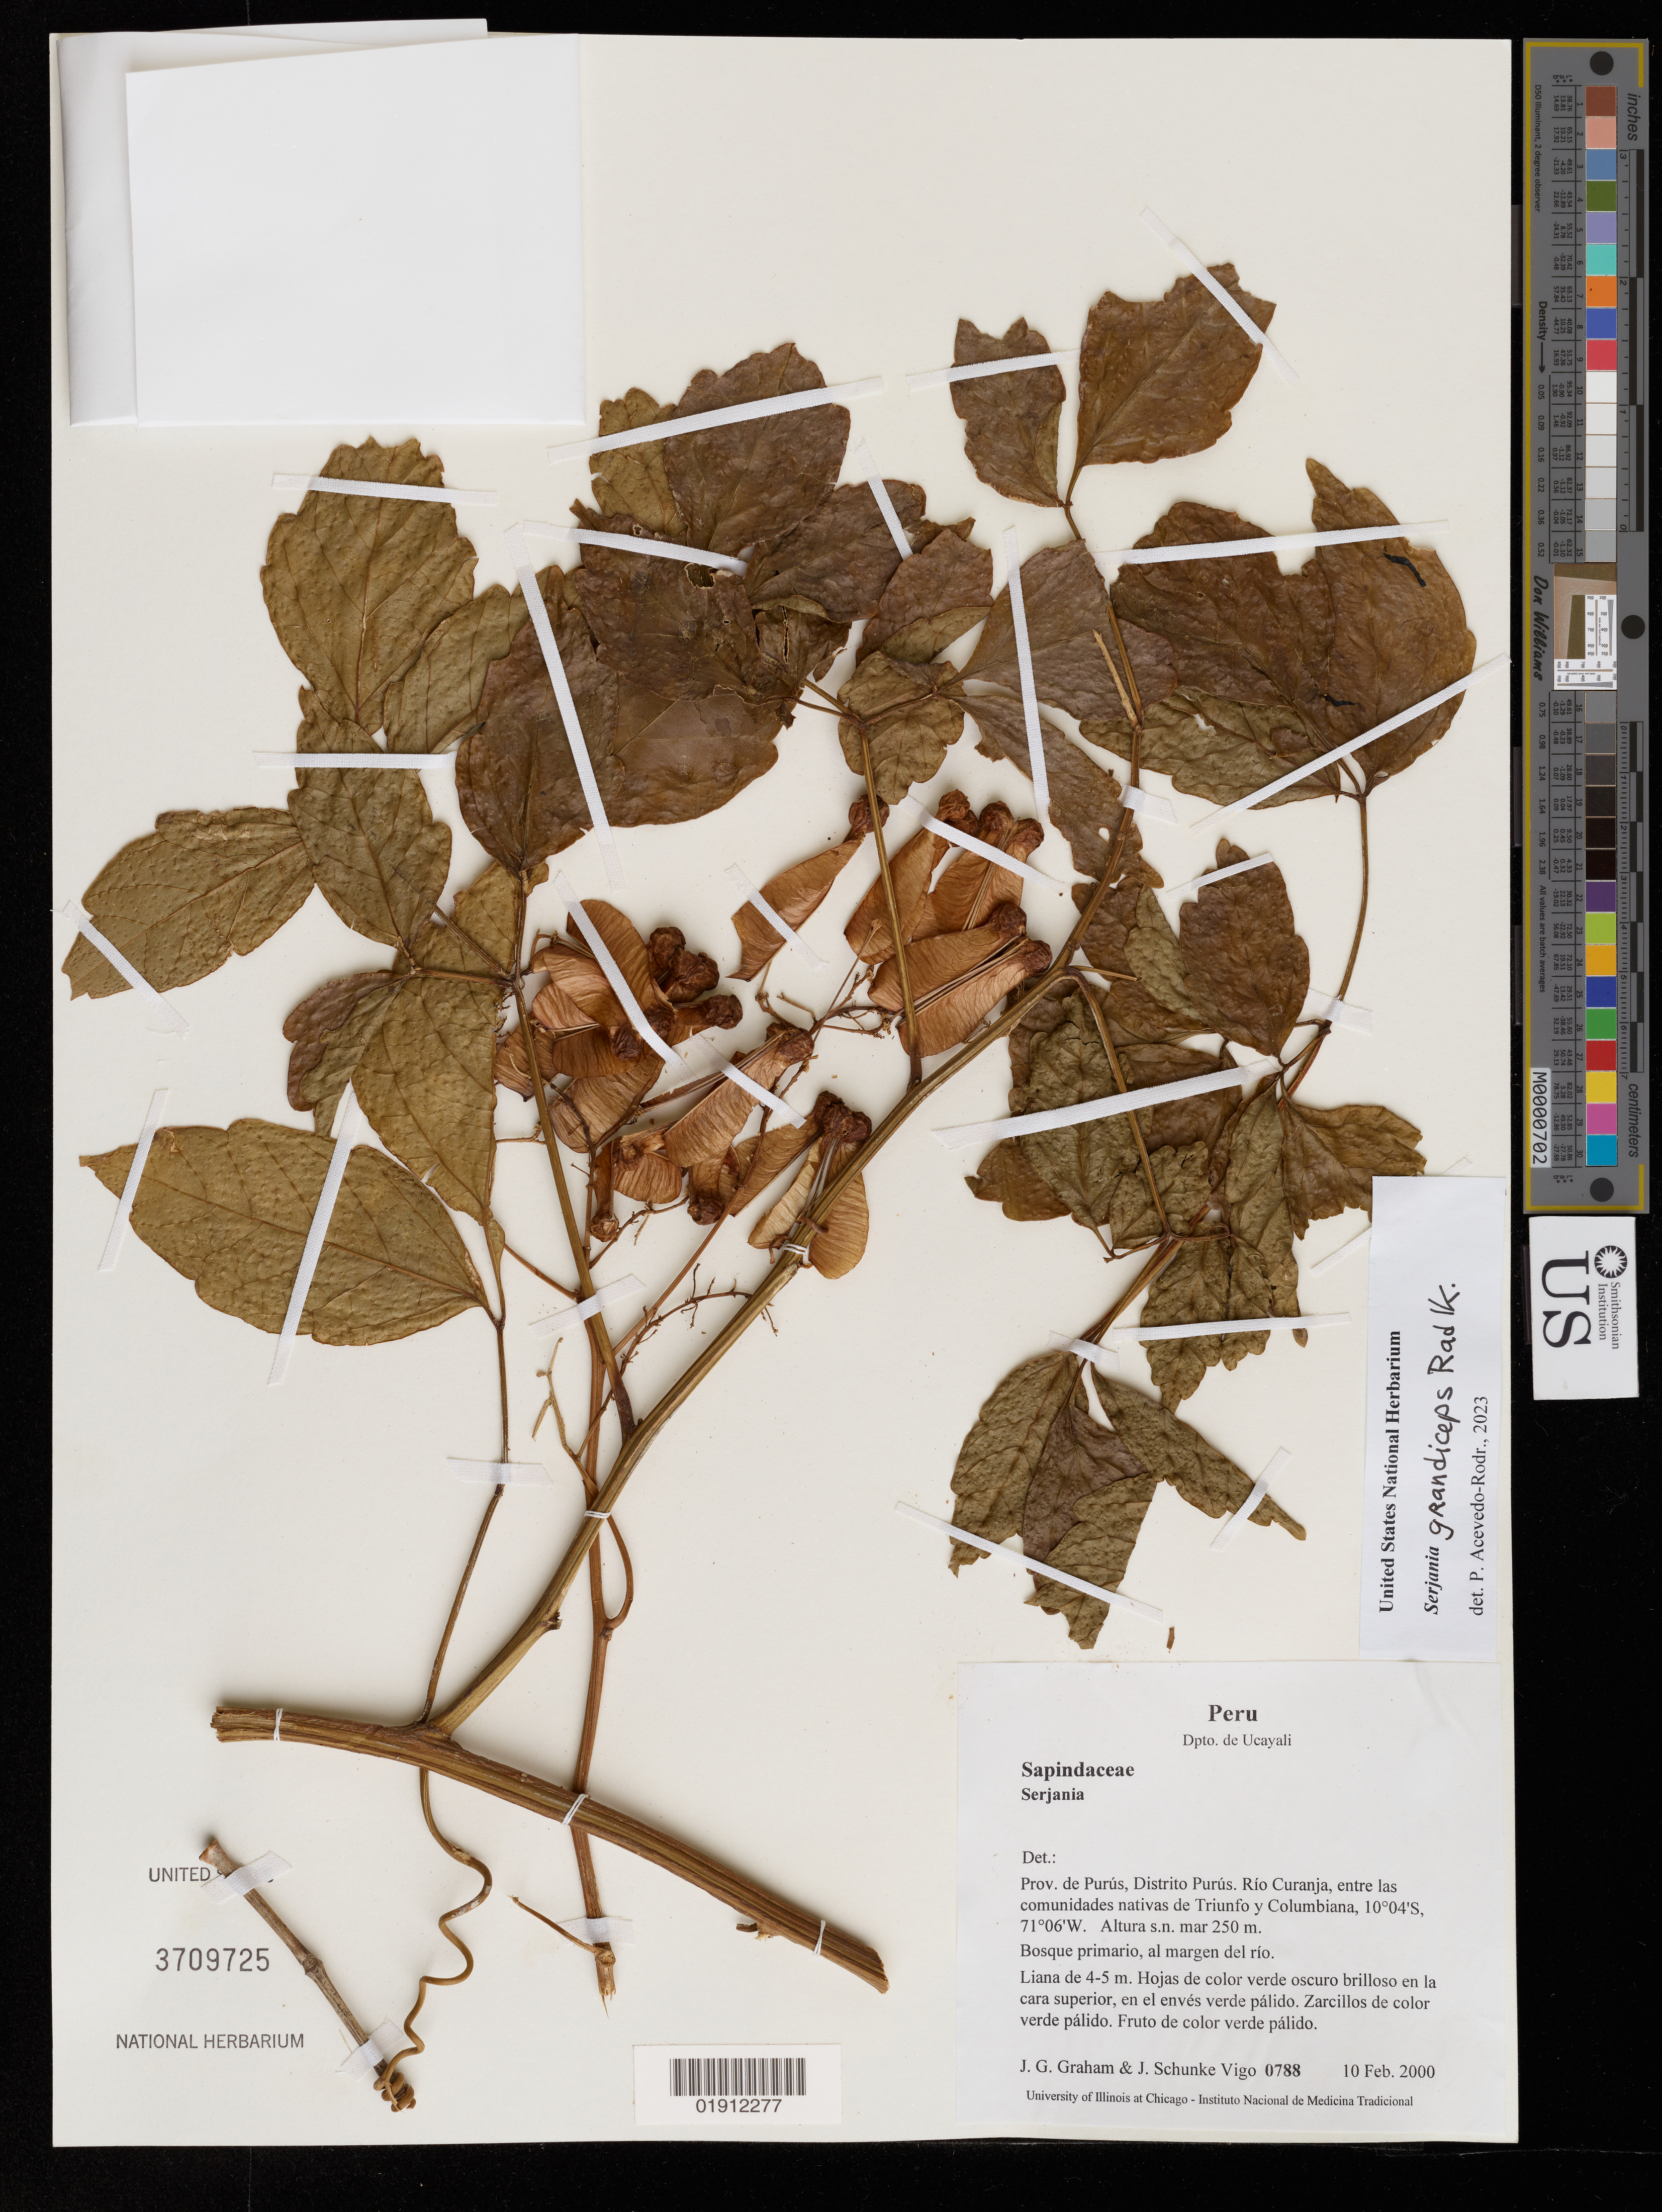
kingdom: Plantae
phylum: Tracheophyta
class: Magnoliopsida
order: Sapindales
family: Sapindaceae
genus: Serjania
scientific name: Serjania grandiceps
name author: Radlk.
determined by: Acevedo-Rodriguez, P., (US), Smithsonian Institution - National Museum of Natural History (UNITED STATES)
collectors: J. Graham & J. Schunke-Vigo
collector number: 788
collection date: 2000-02-10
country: Peru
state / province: Ucayali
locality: Prov. de Purús. Distrito Purús. Río Curanja, entre las comunidades nativas de Triunfo y Columbiana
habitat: Bosque primario, al margen del río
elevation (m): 250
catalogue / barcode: US 3709725